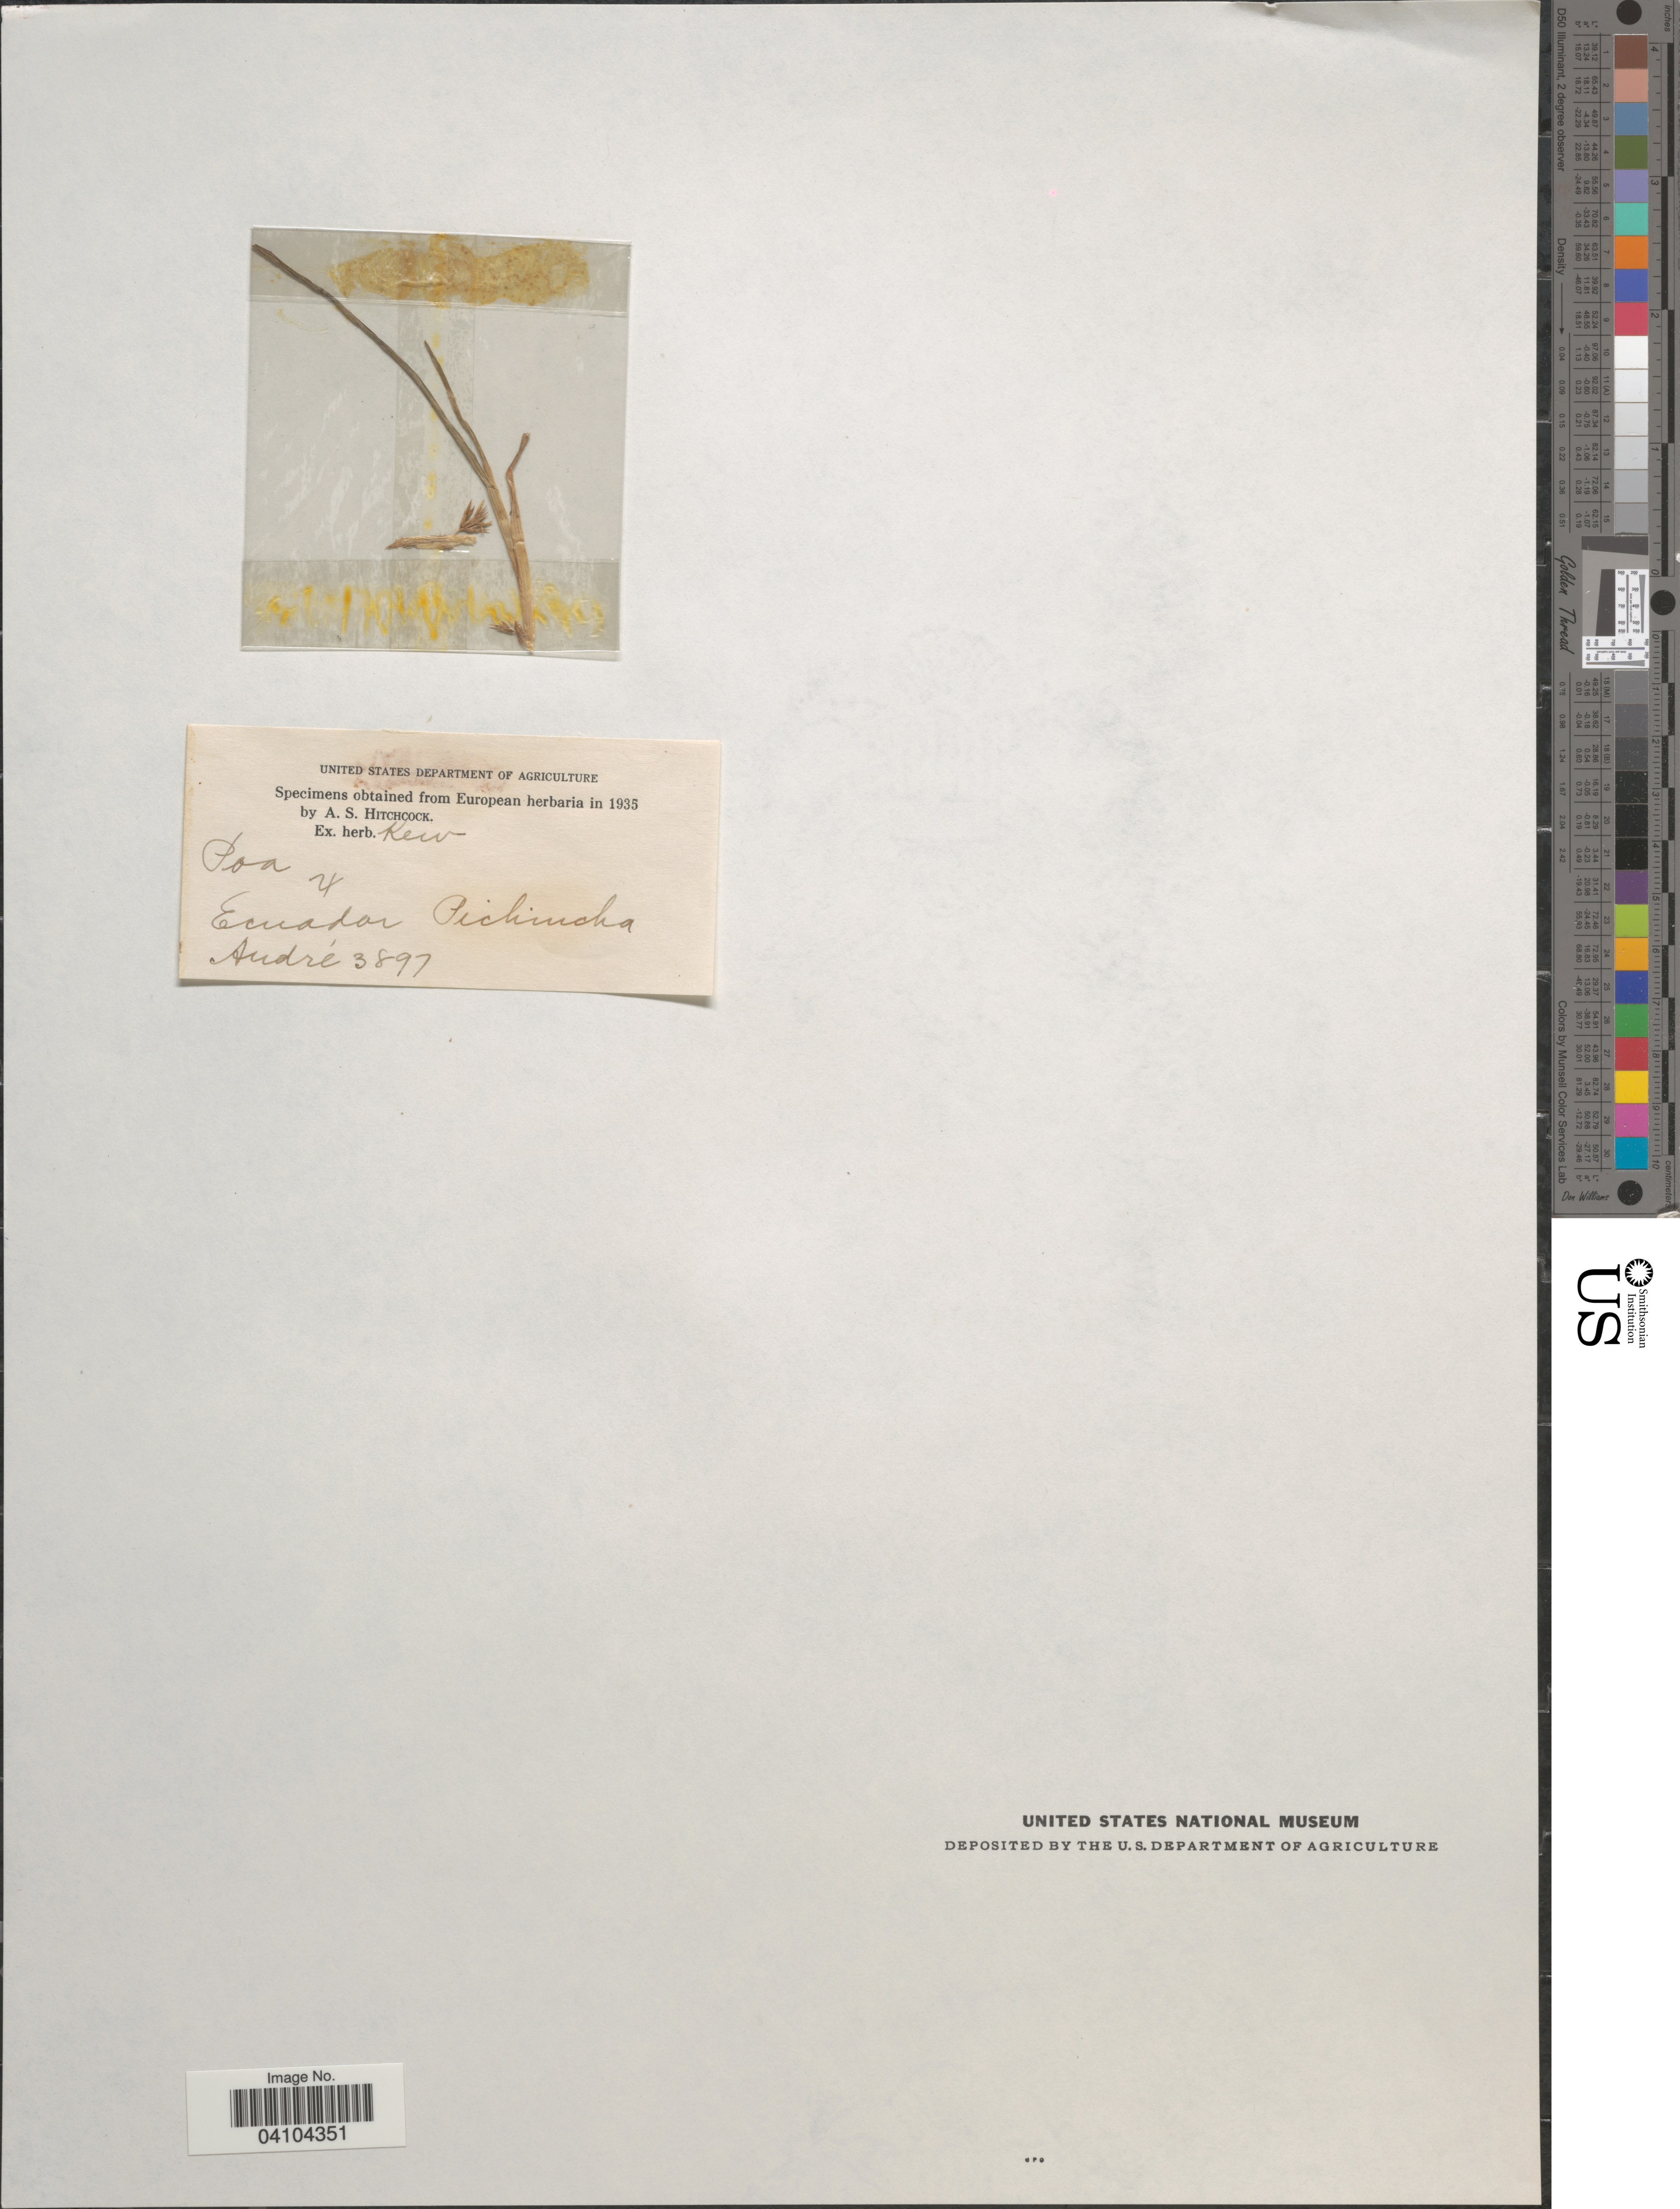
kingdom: Plantae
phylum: Tracheophyta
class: Liliopsida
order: Poales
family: Poaceae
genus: Poa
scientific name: Poa sp.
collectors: André, --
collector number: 3897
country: Ecuador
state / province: Pichincha